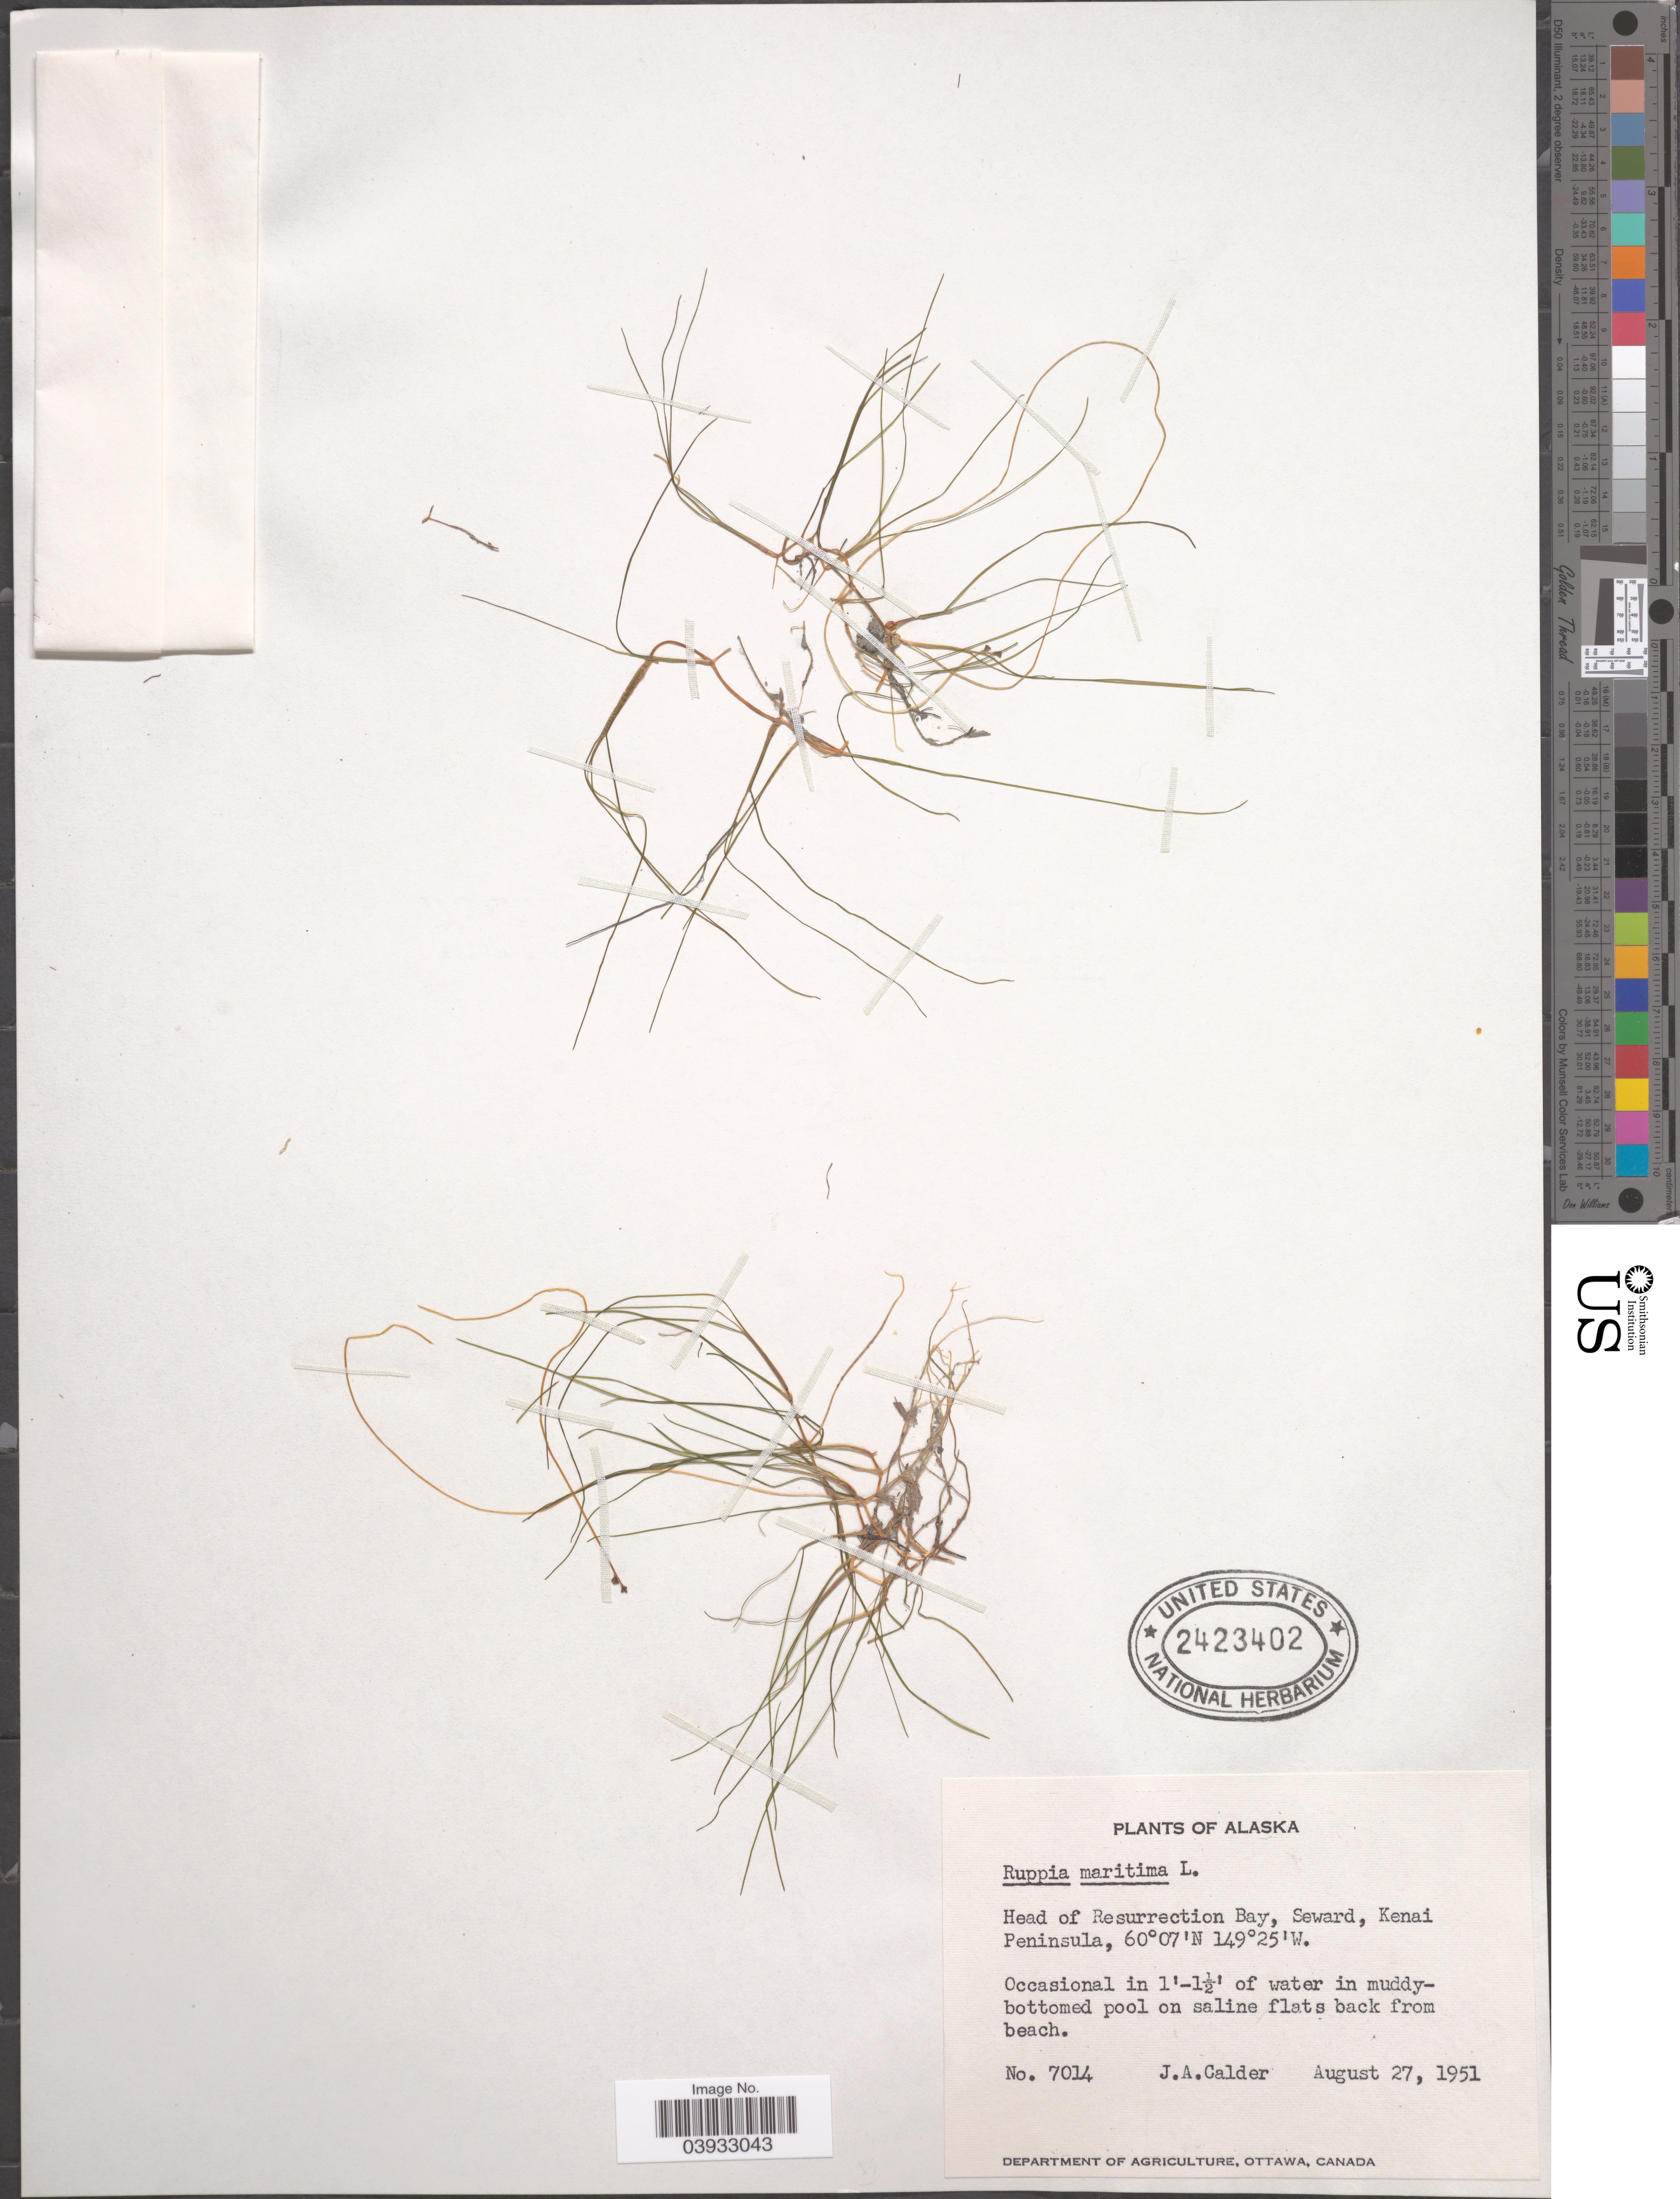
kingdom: Plantae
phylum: Tracheophyta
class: Liliopsida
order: Alismatales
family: Ruppiaceae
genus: Ruppia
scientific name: Ruppia maritima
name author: L.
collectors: J. A. Calder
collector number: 7014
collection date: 1951-08-27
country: United States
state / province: Alaska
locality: Head of Resurrection Bay, Seward, Kenai Peninsula.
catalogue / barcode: US 2423402